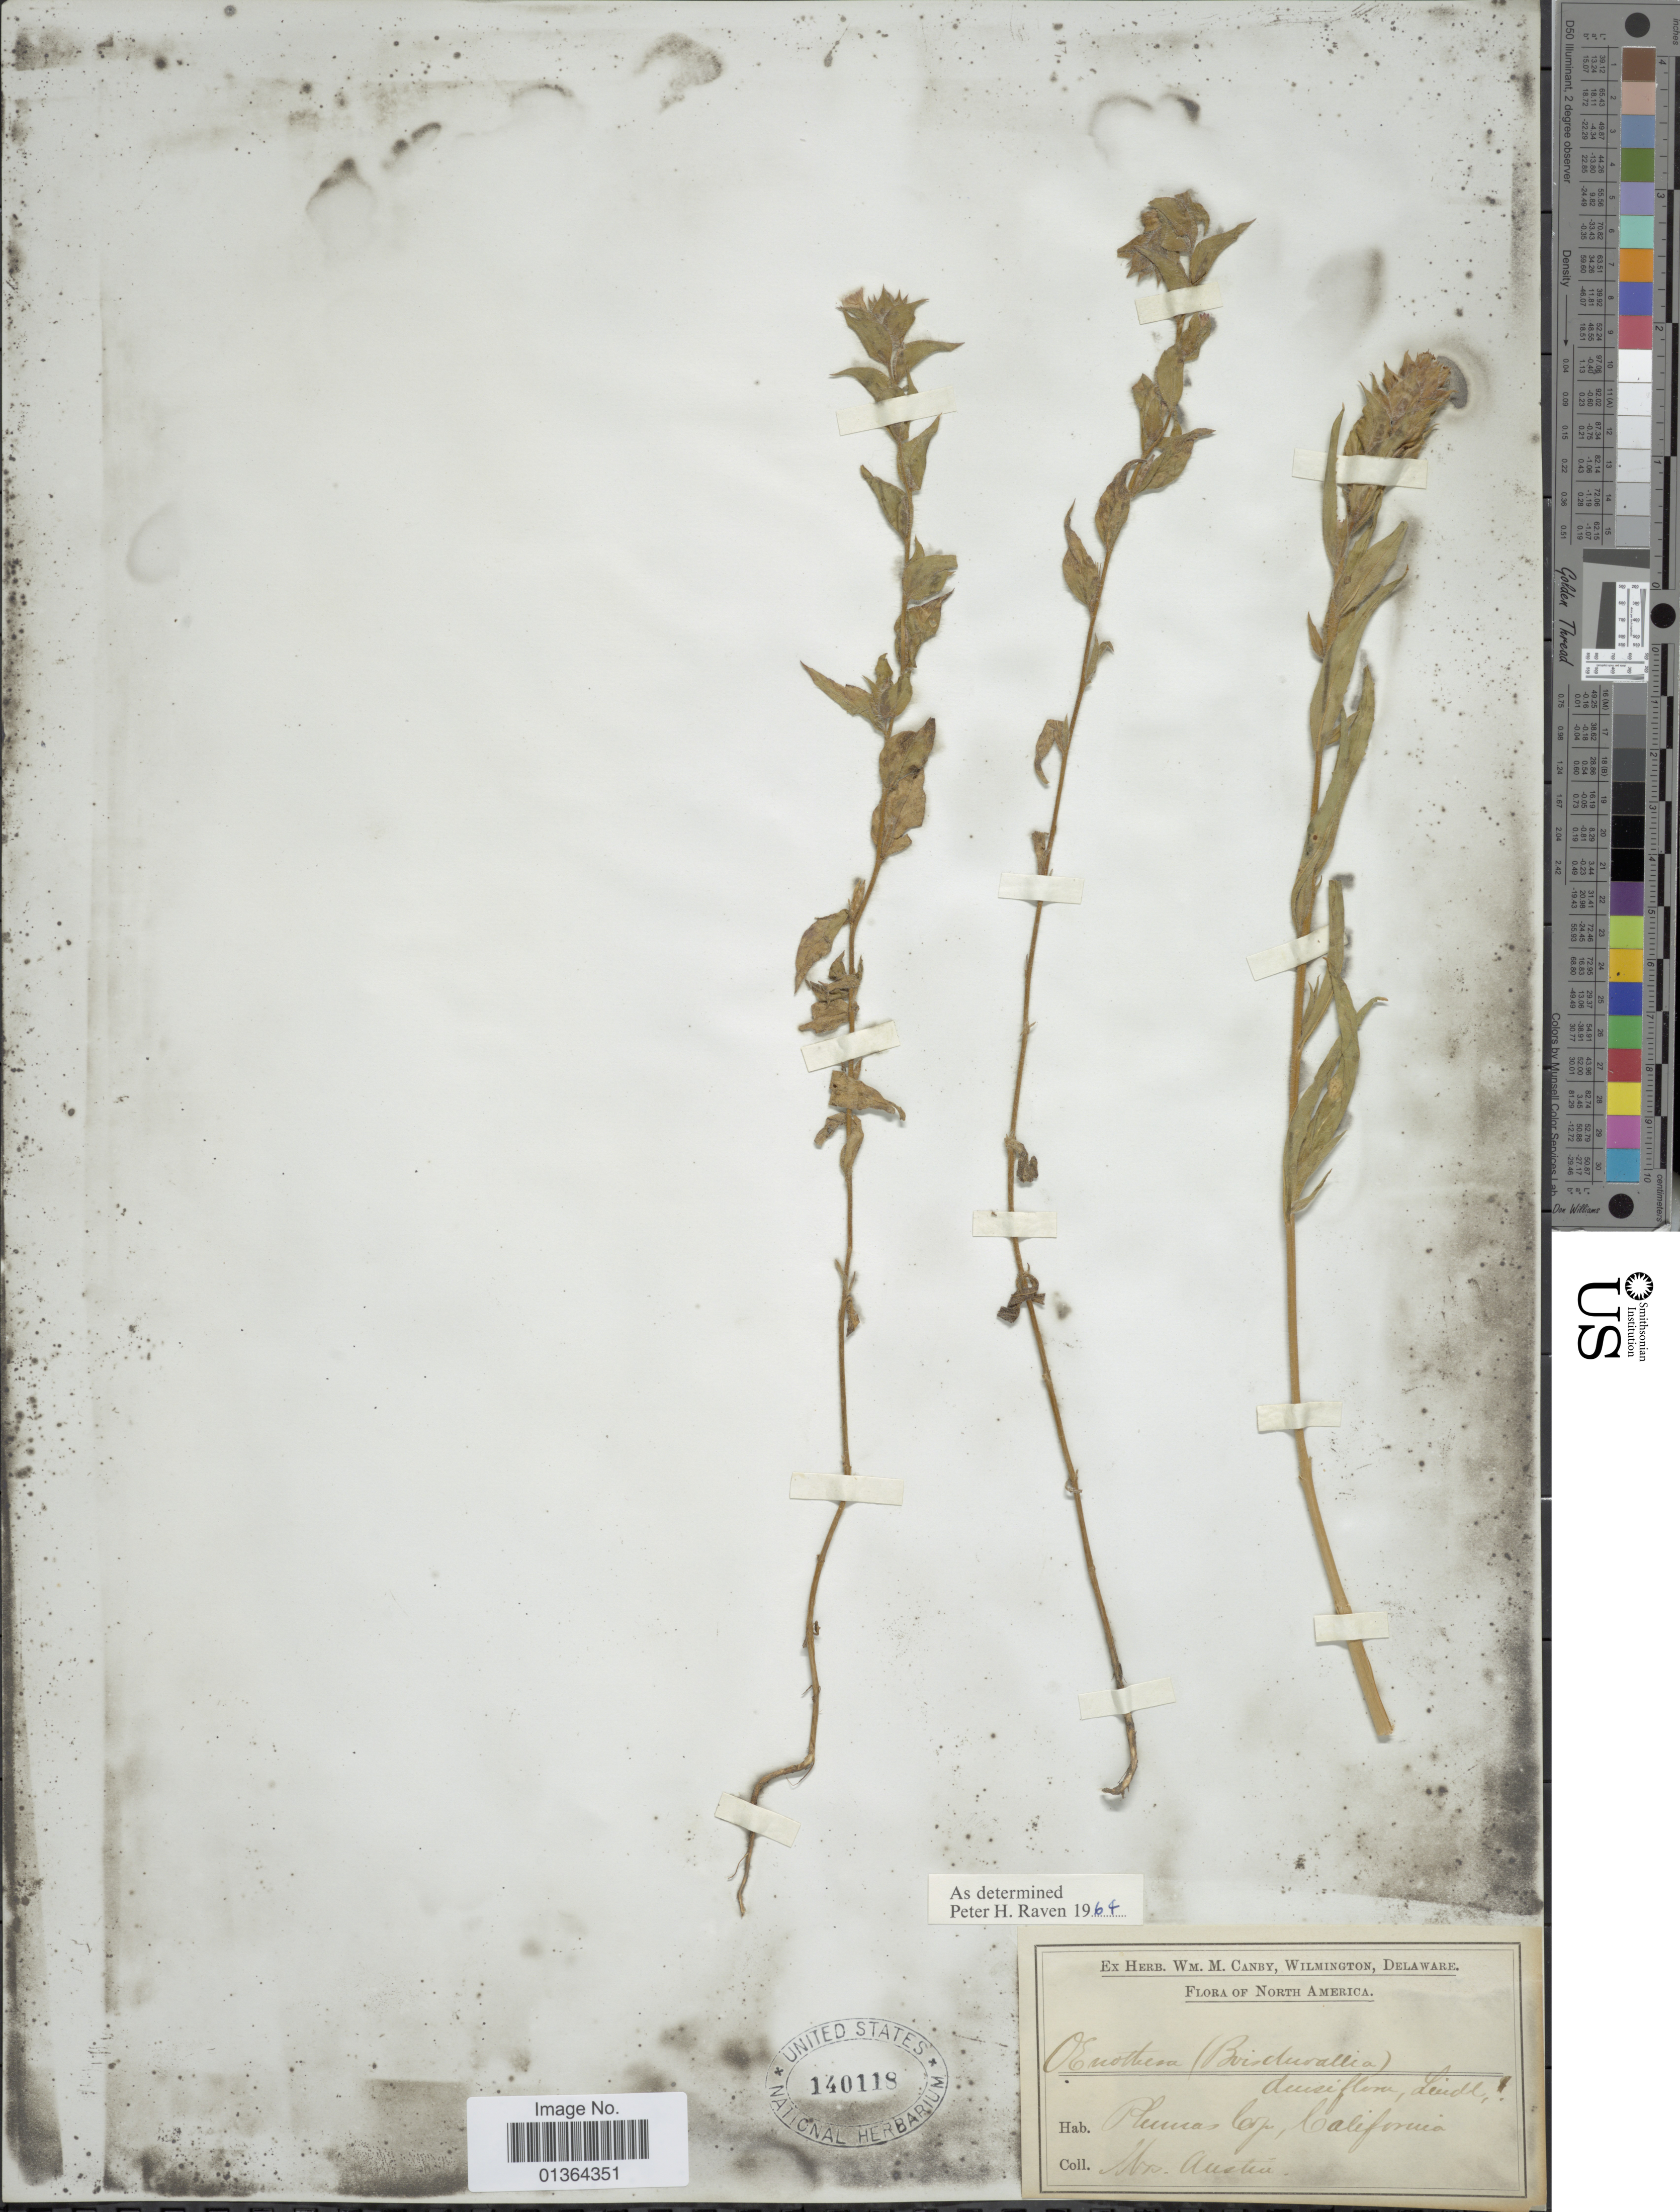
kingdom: Plantae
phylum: Tracheophyta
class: Magnoliopsida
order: Myrtales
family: Onagraceae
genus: Epilobium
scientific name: Epilobium densiflorum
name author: (Lindl.) Hoch & P.H. Raven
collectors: Austin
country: United States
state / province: California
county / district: Plumas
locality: North America, Plumas Coy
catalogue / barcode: US 140118